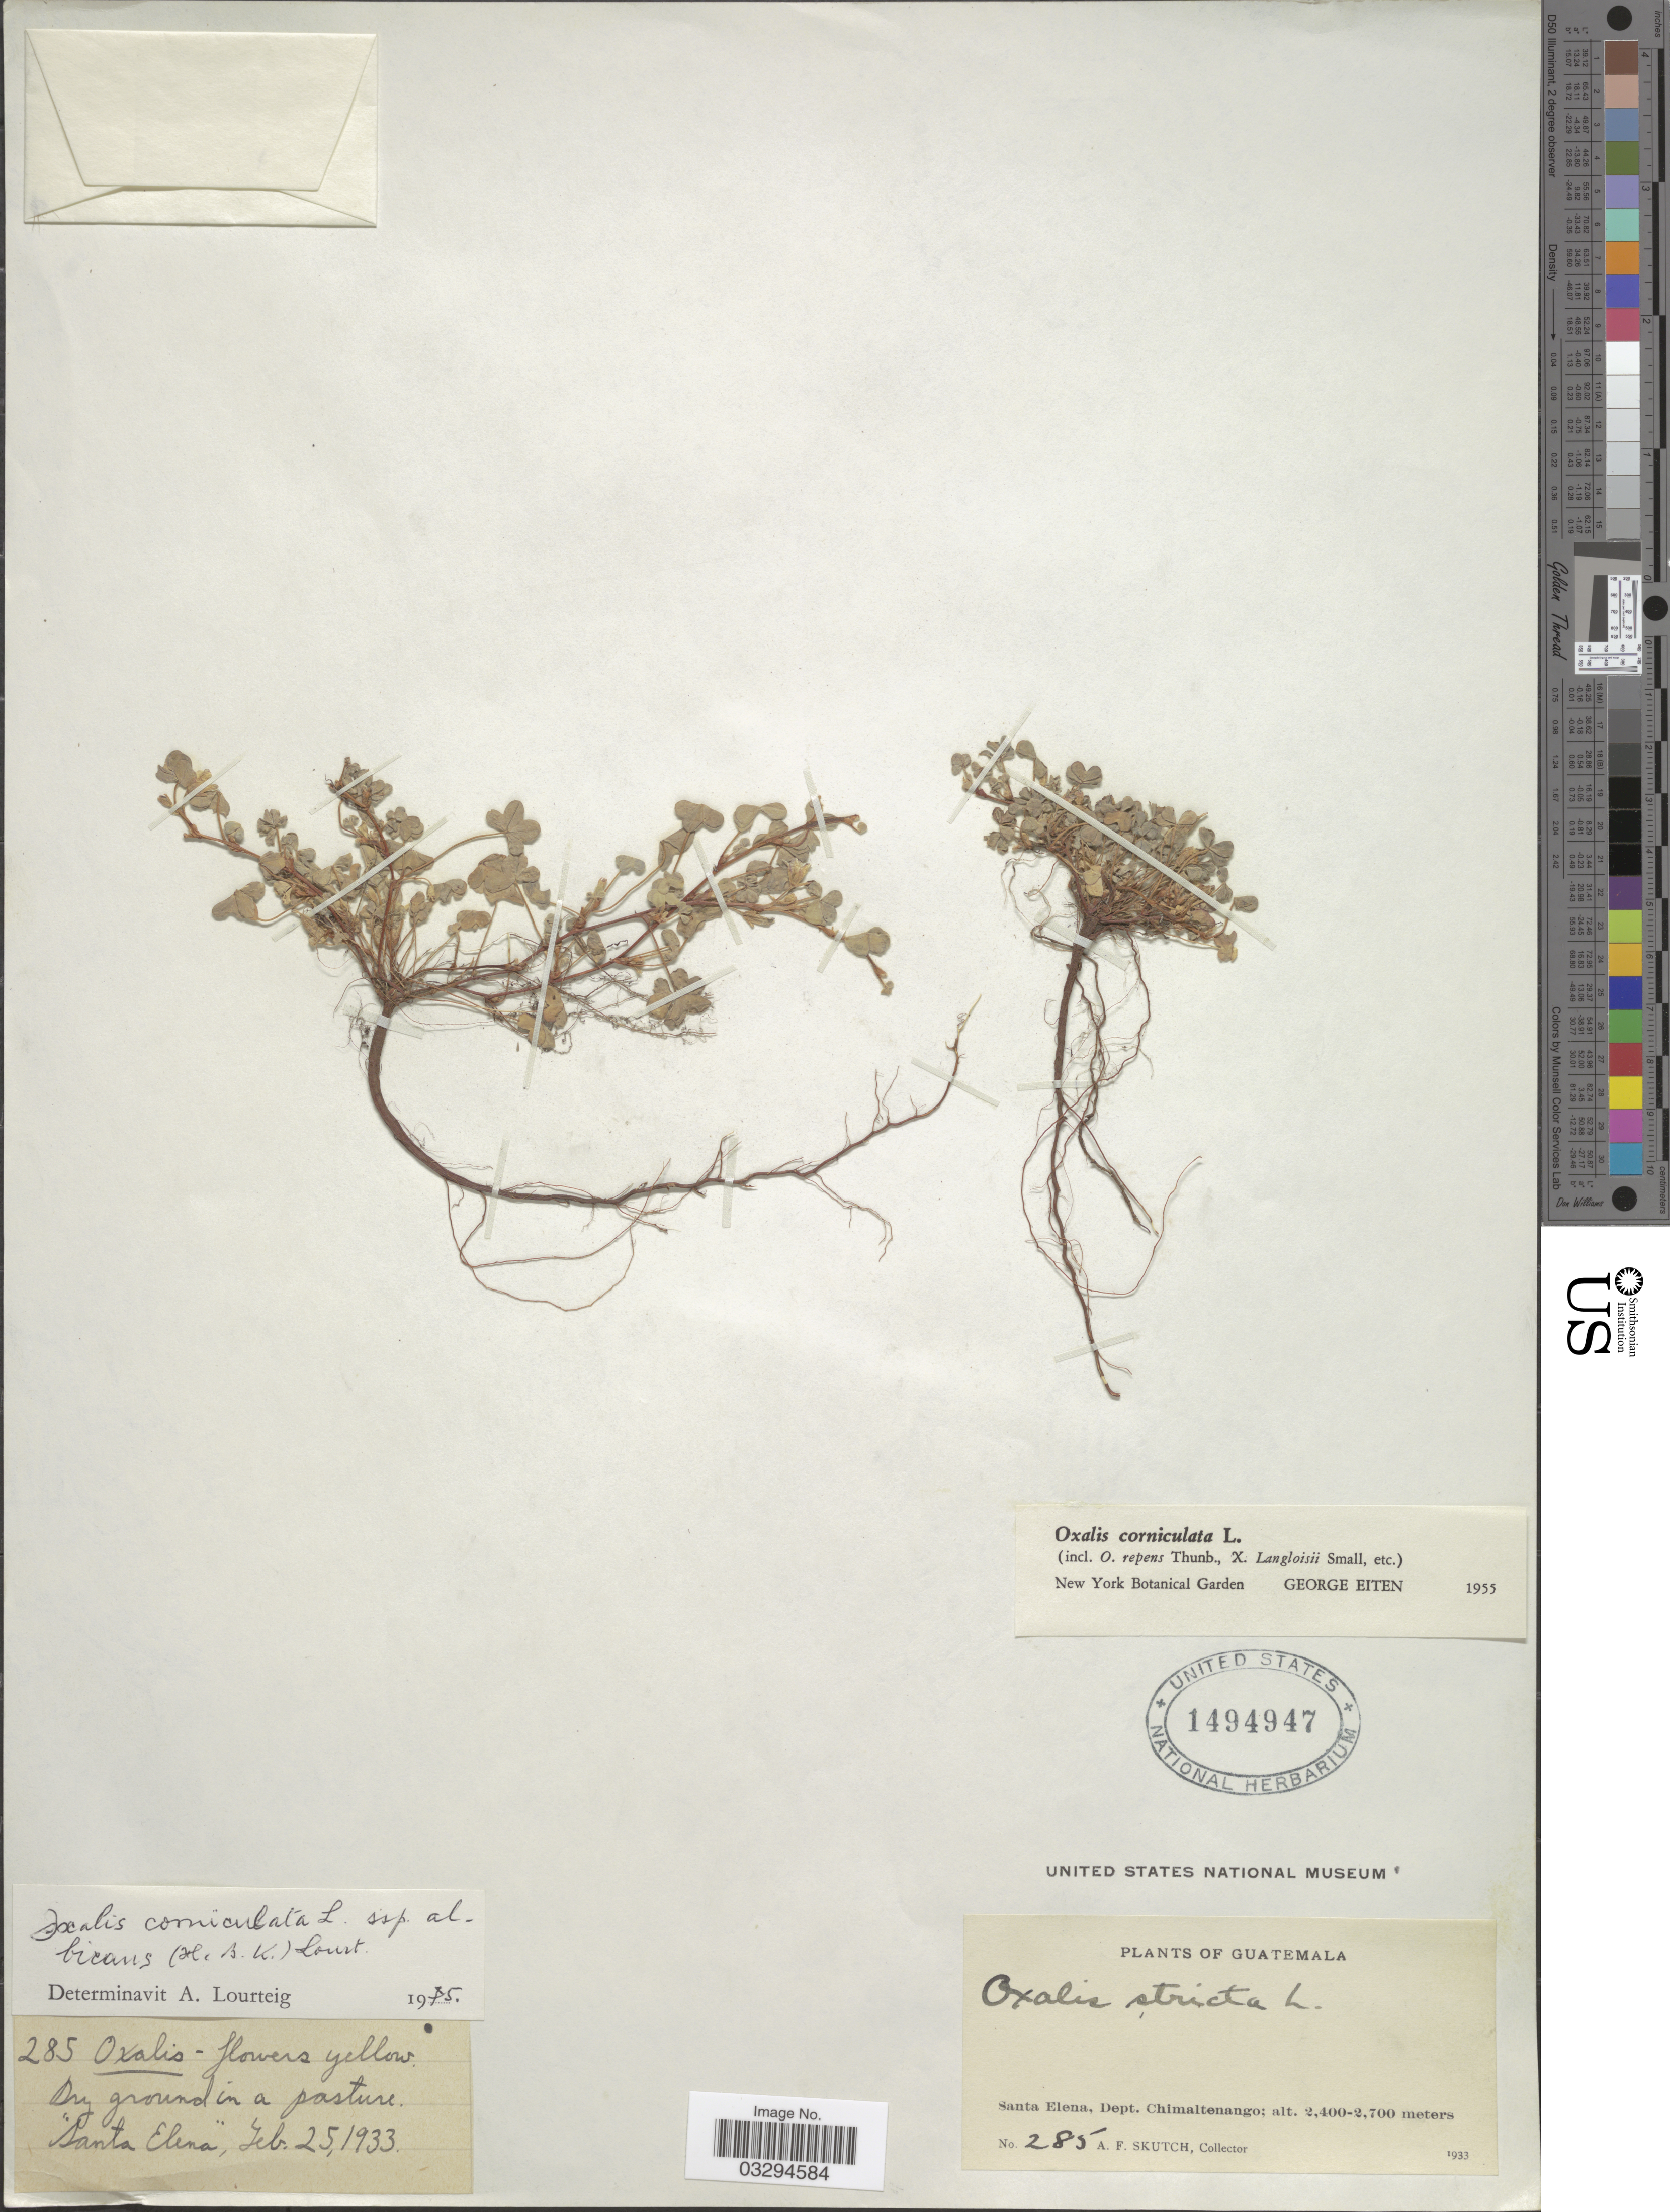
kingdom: Plantae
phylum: Tracheophyta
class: Magnoliopsida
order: Oxalidales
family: Oxalidaceae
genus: Oxalis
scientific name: Oxalis corniculata subsp. albicans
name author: (Kunth) Lourteig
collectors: A. F. Skutch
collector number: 285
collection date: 1933-02-25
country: Guatemala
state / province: Chimaltenango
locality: Santa Elena, Dept. Chimaltenango.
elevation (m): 2400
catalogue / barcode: US 1494947